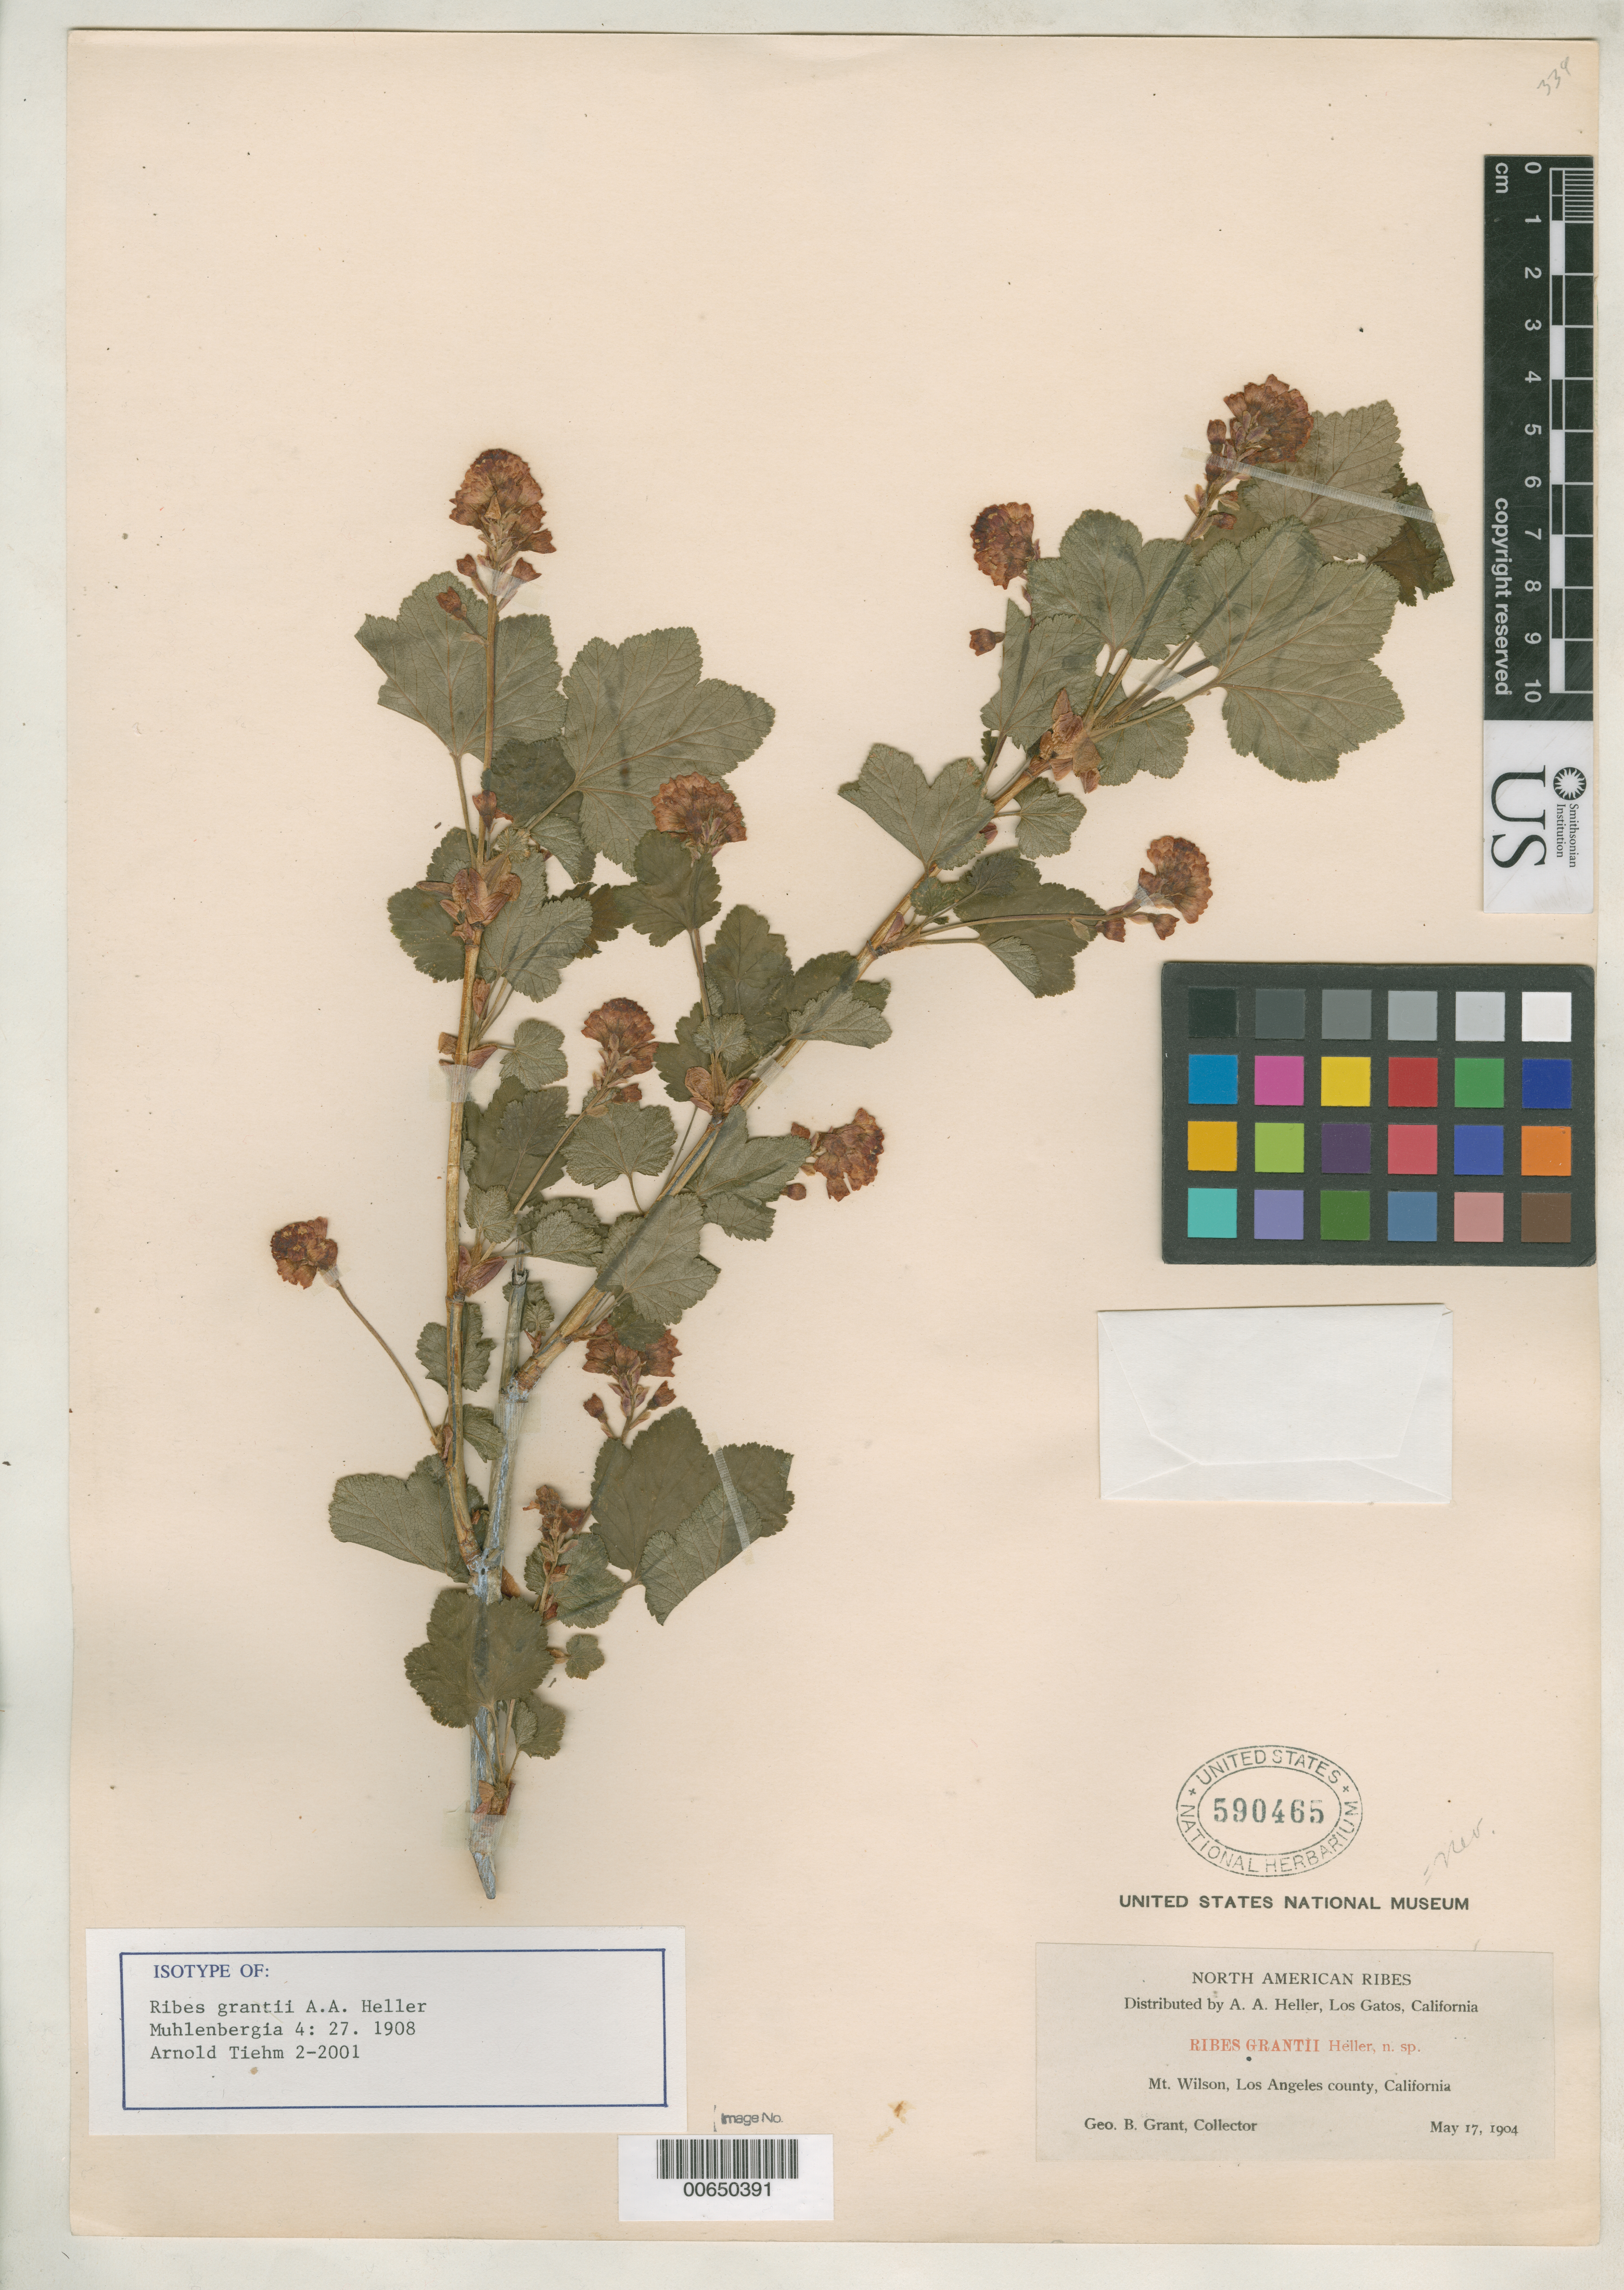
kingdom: Plantae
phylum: Tracheophyta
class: Magnoliopsida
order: Saxifragales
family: Grossulariaceae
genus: Ribes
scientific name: Ribes grantii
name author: A. Heller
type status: Isotype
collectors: G. Grant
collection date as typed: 17 May 1904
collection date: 1904-05-17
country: United States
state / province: California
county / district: Los Angeles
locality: Mt. Wilson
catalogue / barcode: US 590465